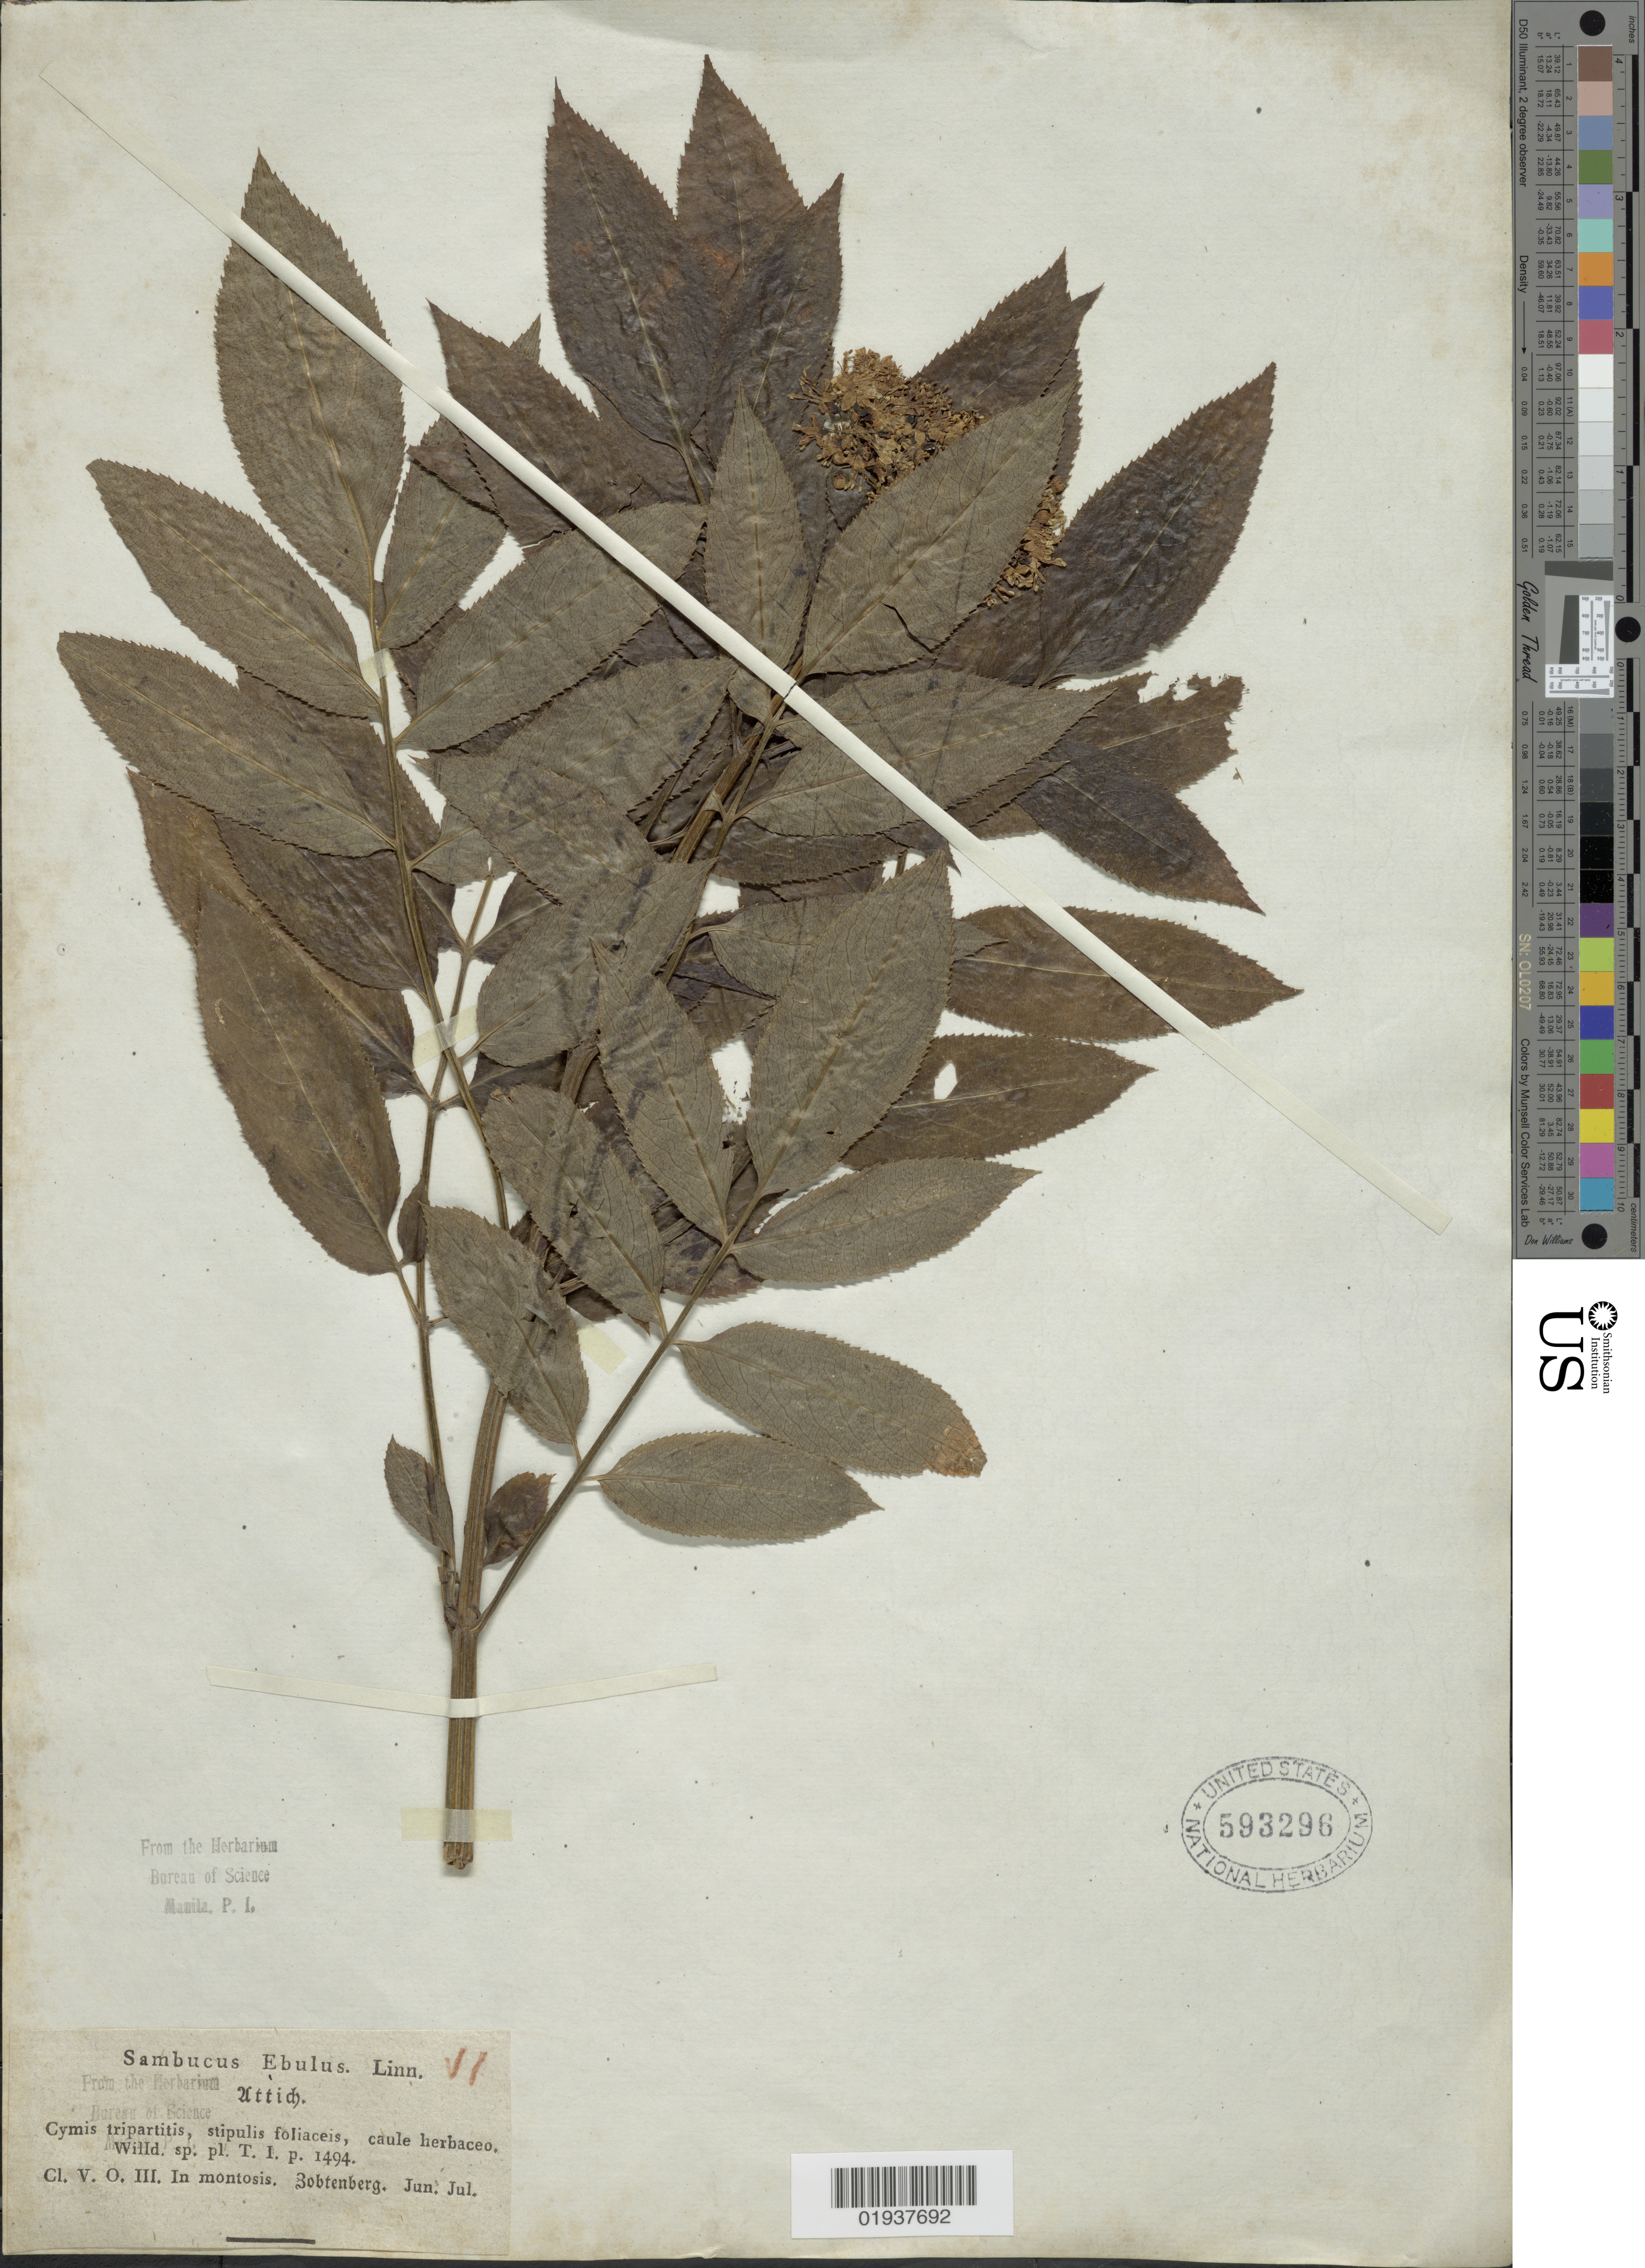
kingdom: Plantae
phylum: Tracheophyta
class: Magnoliopsida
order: Dipsacales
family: Viburnaceae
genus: Sambucus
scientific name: Sambucus ebulus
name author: L.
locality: In montosis. Bobtenberg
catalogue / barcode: US 593296